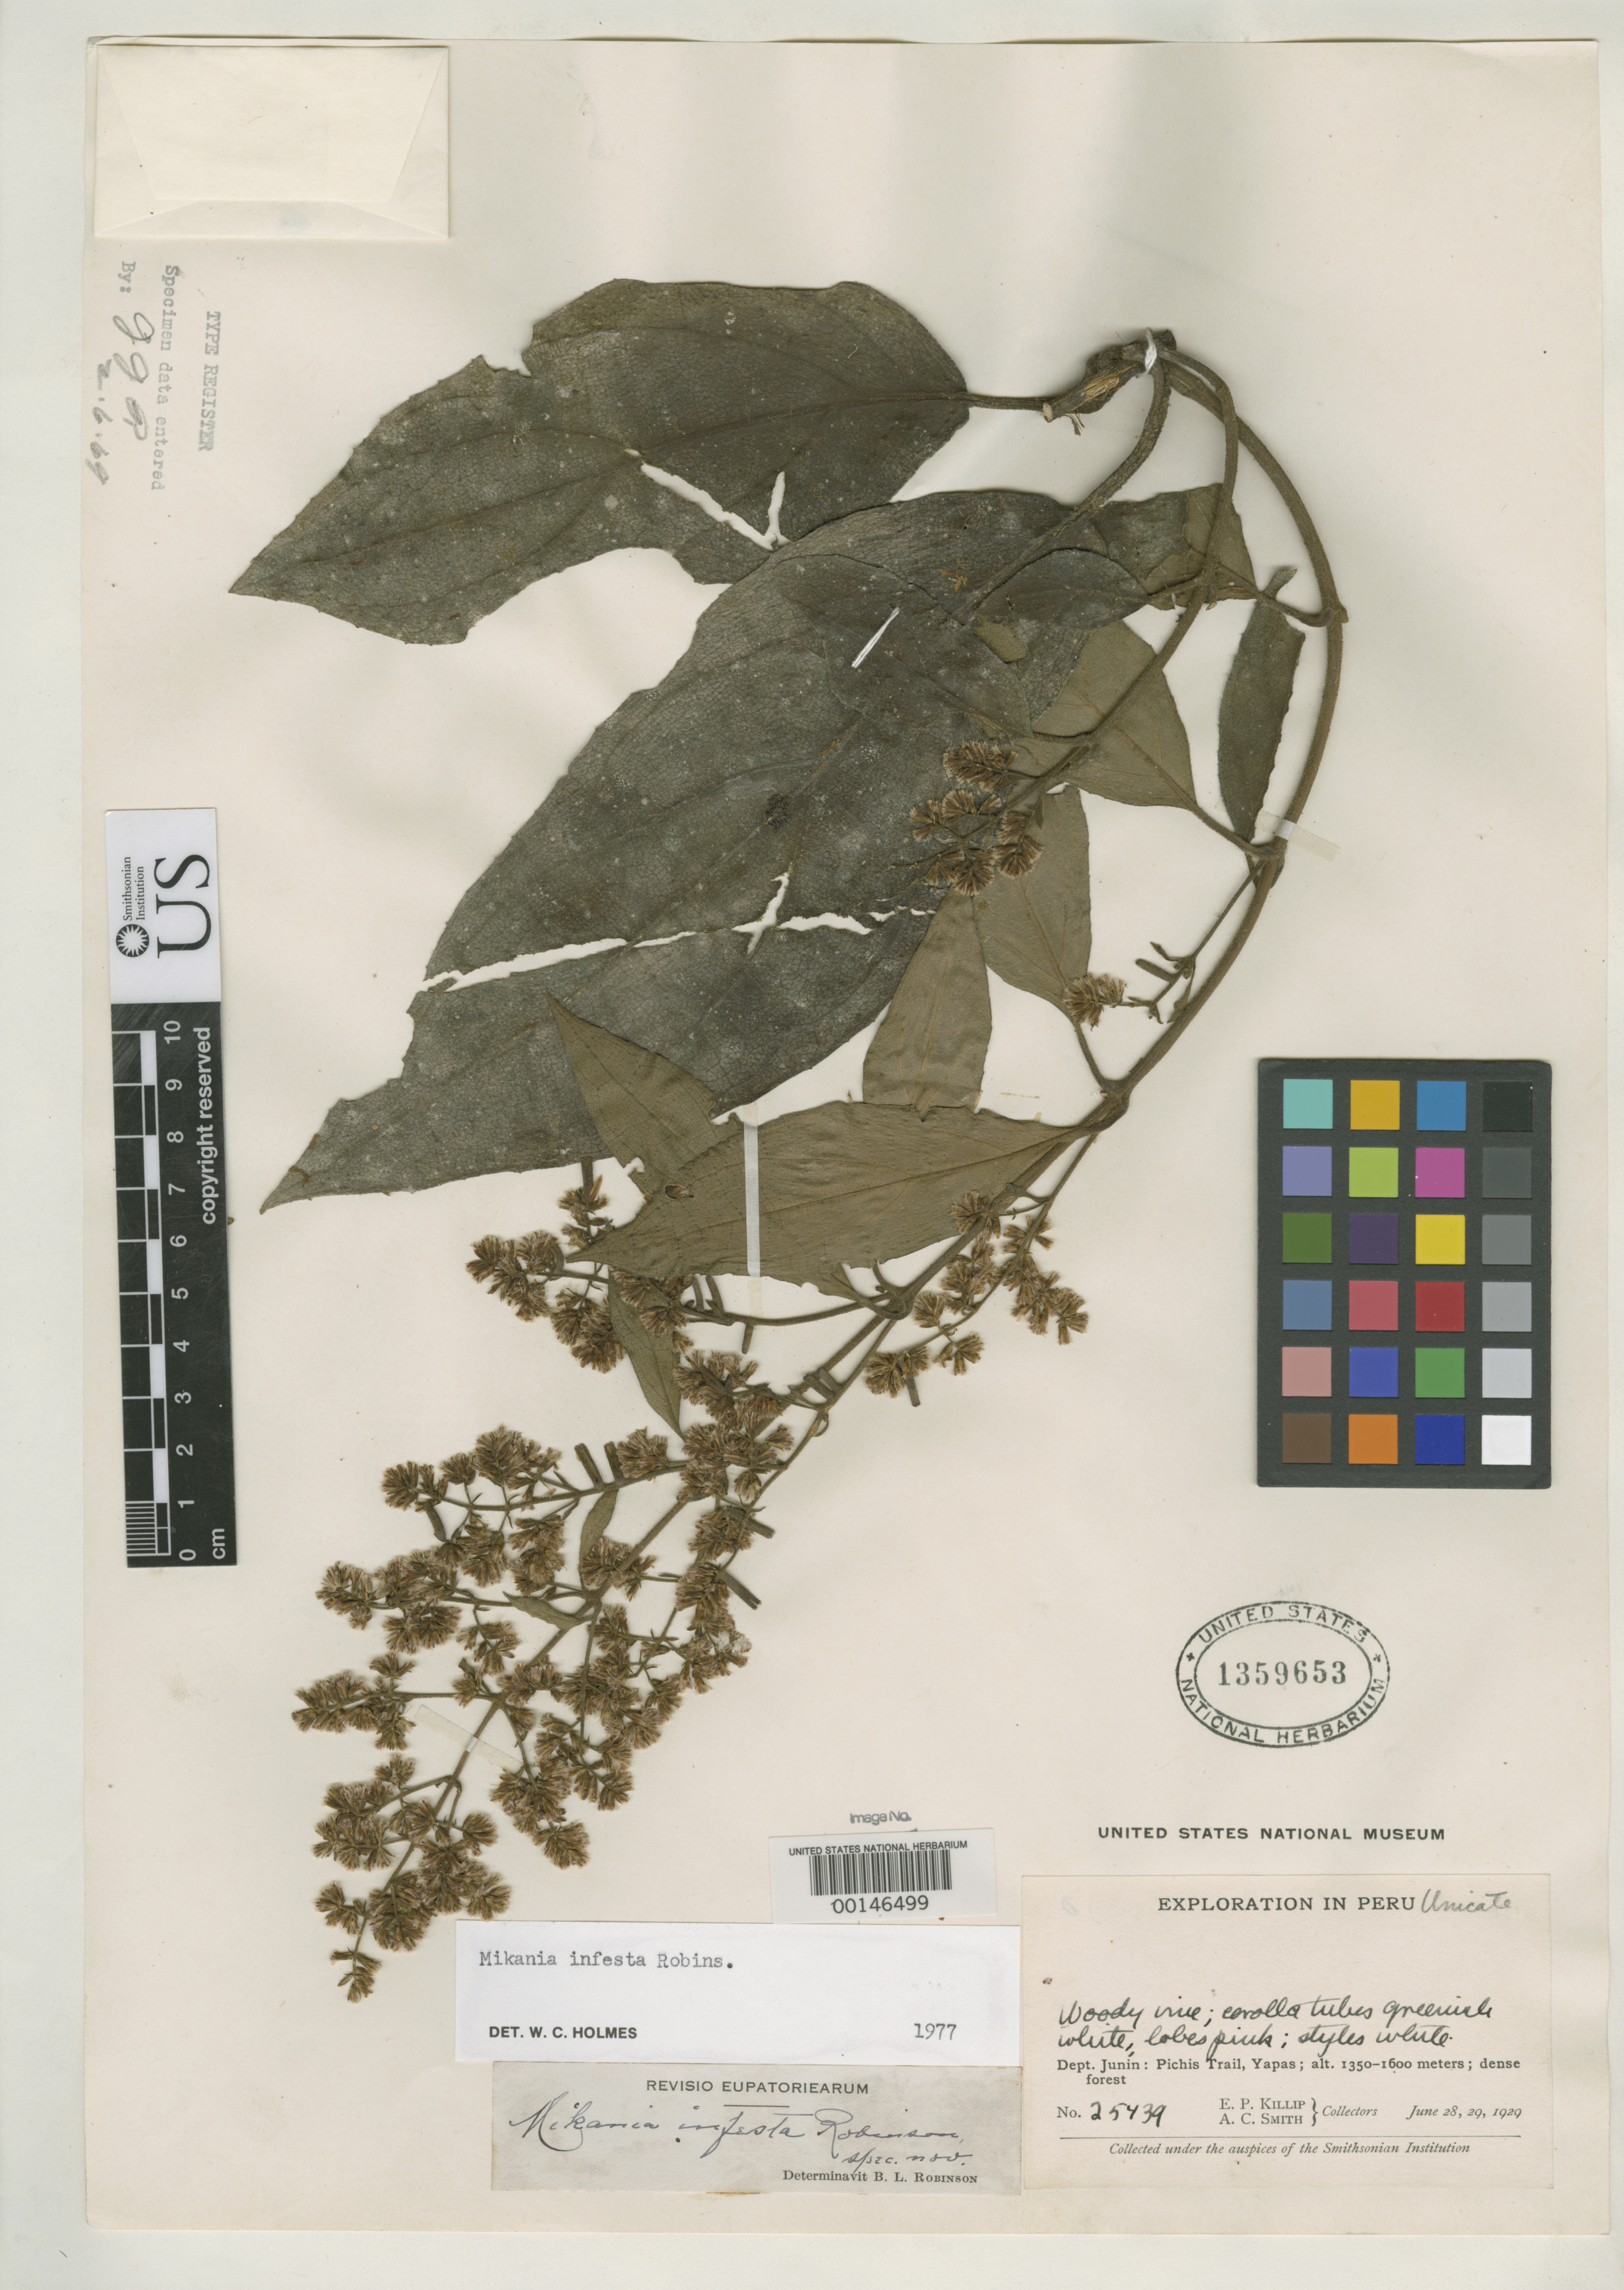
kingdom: Plantae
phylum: Tracheophyta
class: Magnoliopsida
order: Asterales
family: Asteraceae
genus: Mikania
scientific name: Mikania infesta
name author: B.L. Rob.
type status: Holotype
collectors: E. P. Killip & A. C. Smith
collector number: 25439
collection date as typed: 28 Jun 1929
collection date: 1929-06-28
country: Peru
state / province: Junín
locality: Yapas, Pichis Trail.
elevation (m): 1350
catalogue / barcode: US 1359653